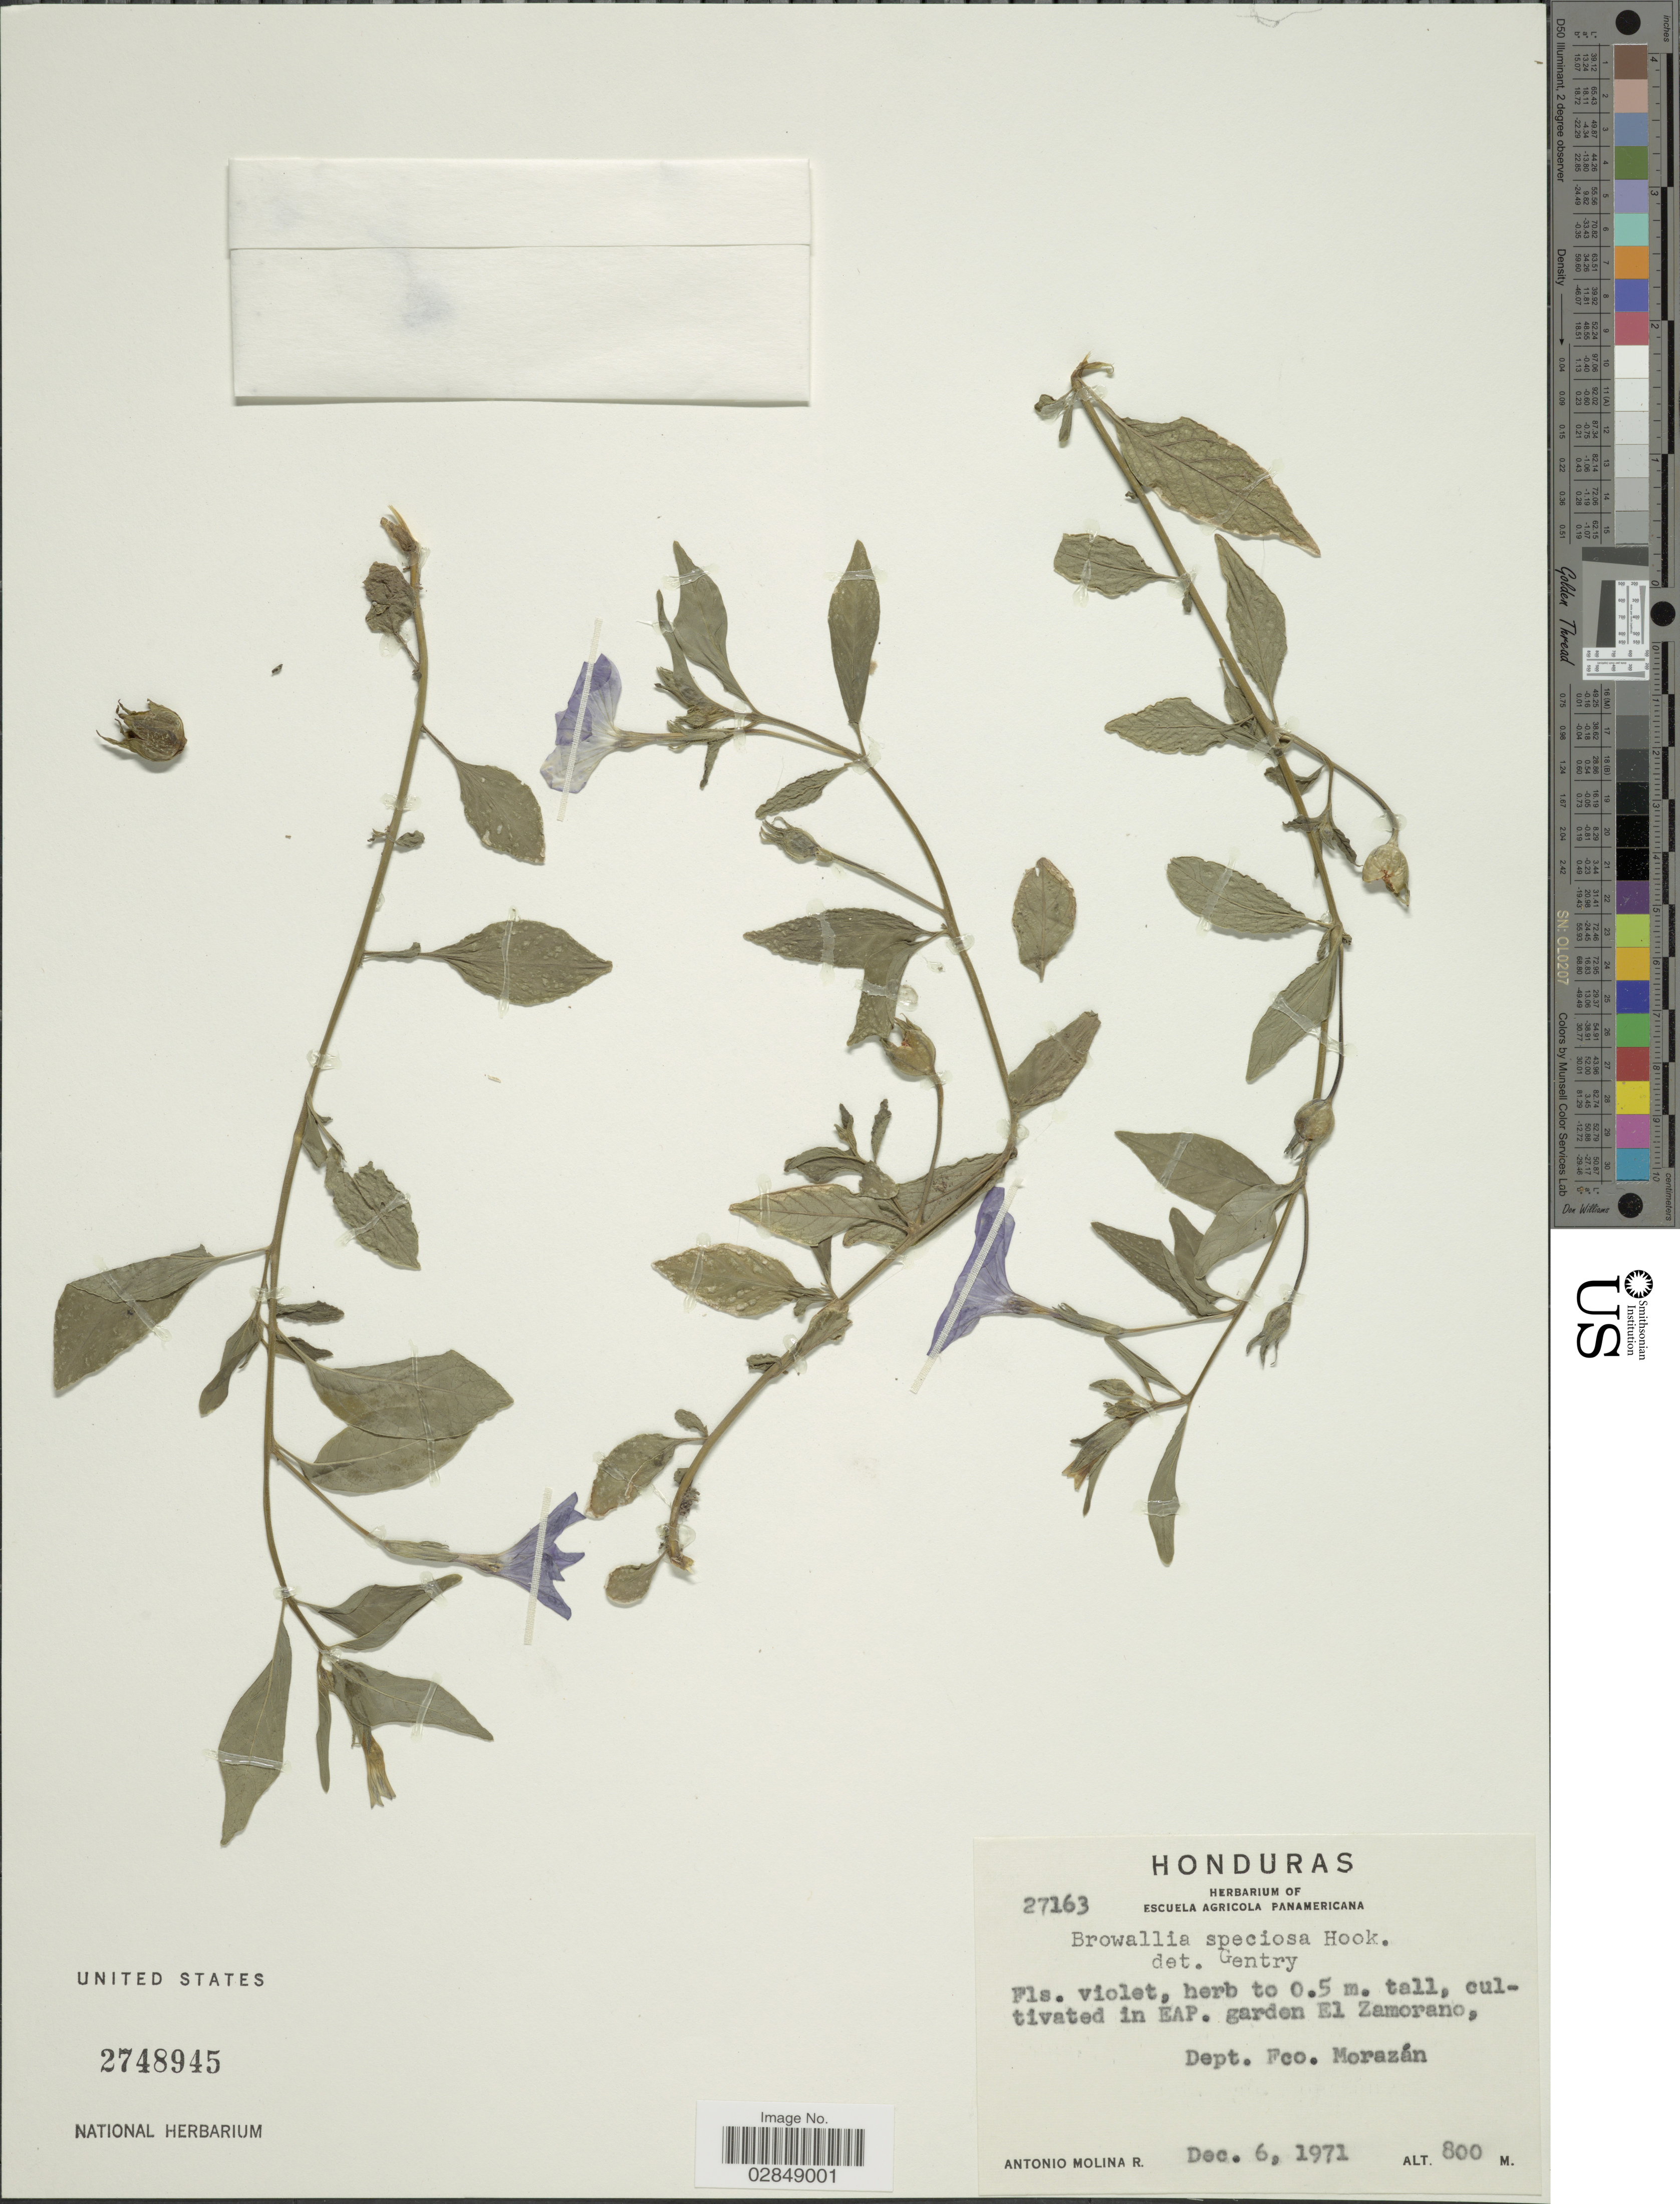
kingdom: Plantae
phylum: Tracheophyta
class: Magnoliopsida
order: Solanales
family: Solanaceae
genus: Browallia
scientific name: Browallia speciosa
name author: Hook.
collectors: A. Molina R.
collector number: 27163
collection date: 1971-12-06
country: Honduras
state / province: Fco. Morazán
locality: EAP. garden El Zamorano. Dept. Fco. Morazán.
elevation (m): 800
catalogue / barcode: US 2748945